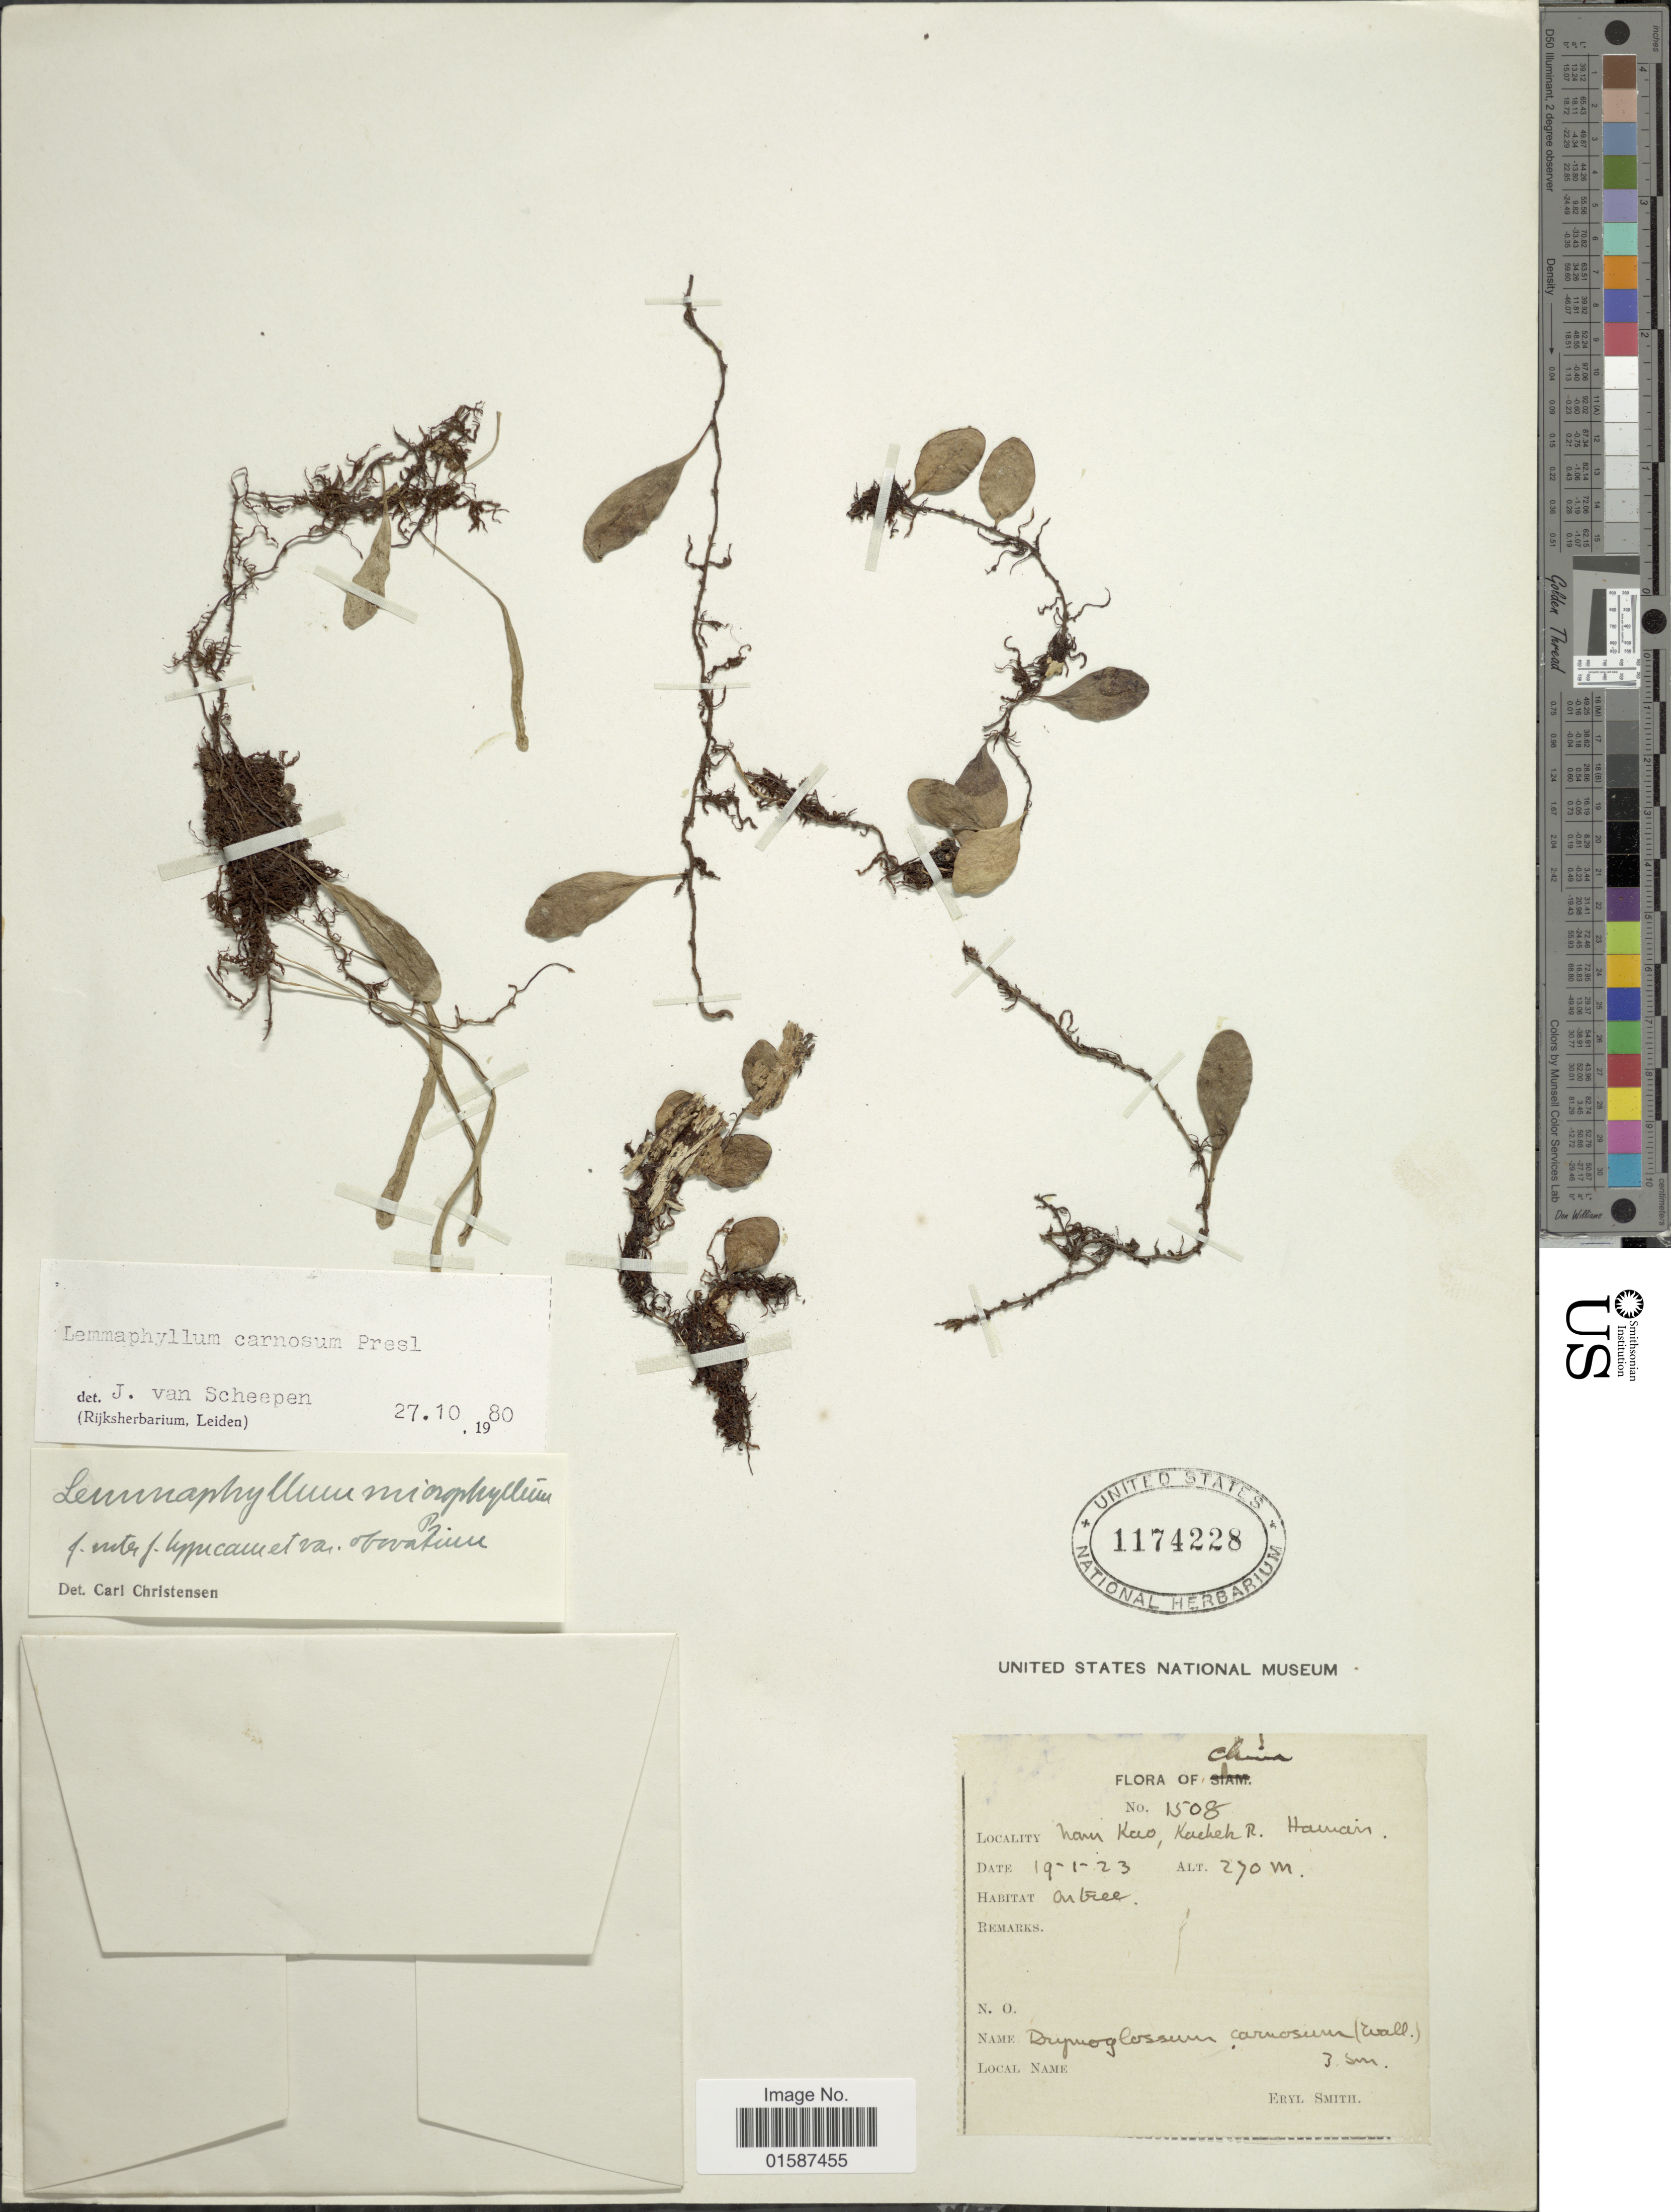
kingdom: Plantae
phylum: Tracheophyta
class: Polypodiopsida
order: Polypodiales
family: Polypodiaceae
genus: Lemmaphyllum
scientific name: Lemmaphyllum carnosum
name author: (J. Sm. ex Hook.) C. Presl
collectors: C. E. Smith Jr.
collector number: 1508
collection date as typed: Transcribed d/m/y: 15/1/23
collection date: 1923-01-19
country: China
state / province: Hainan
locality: Hanu Kao, Kachek R. On tree.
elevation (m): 270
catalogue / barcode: US 1174228